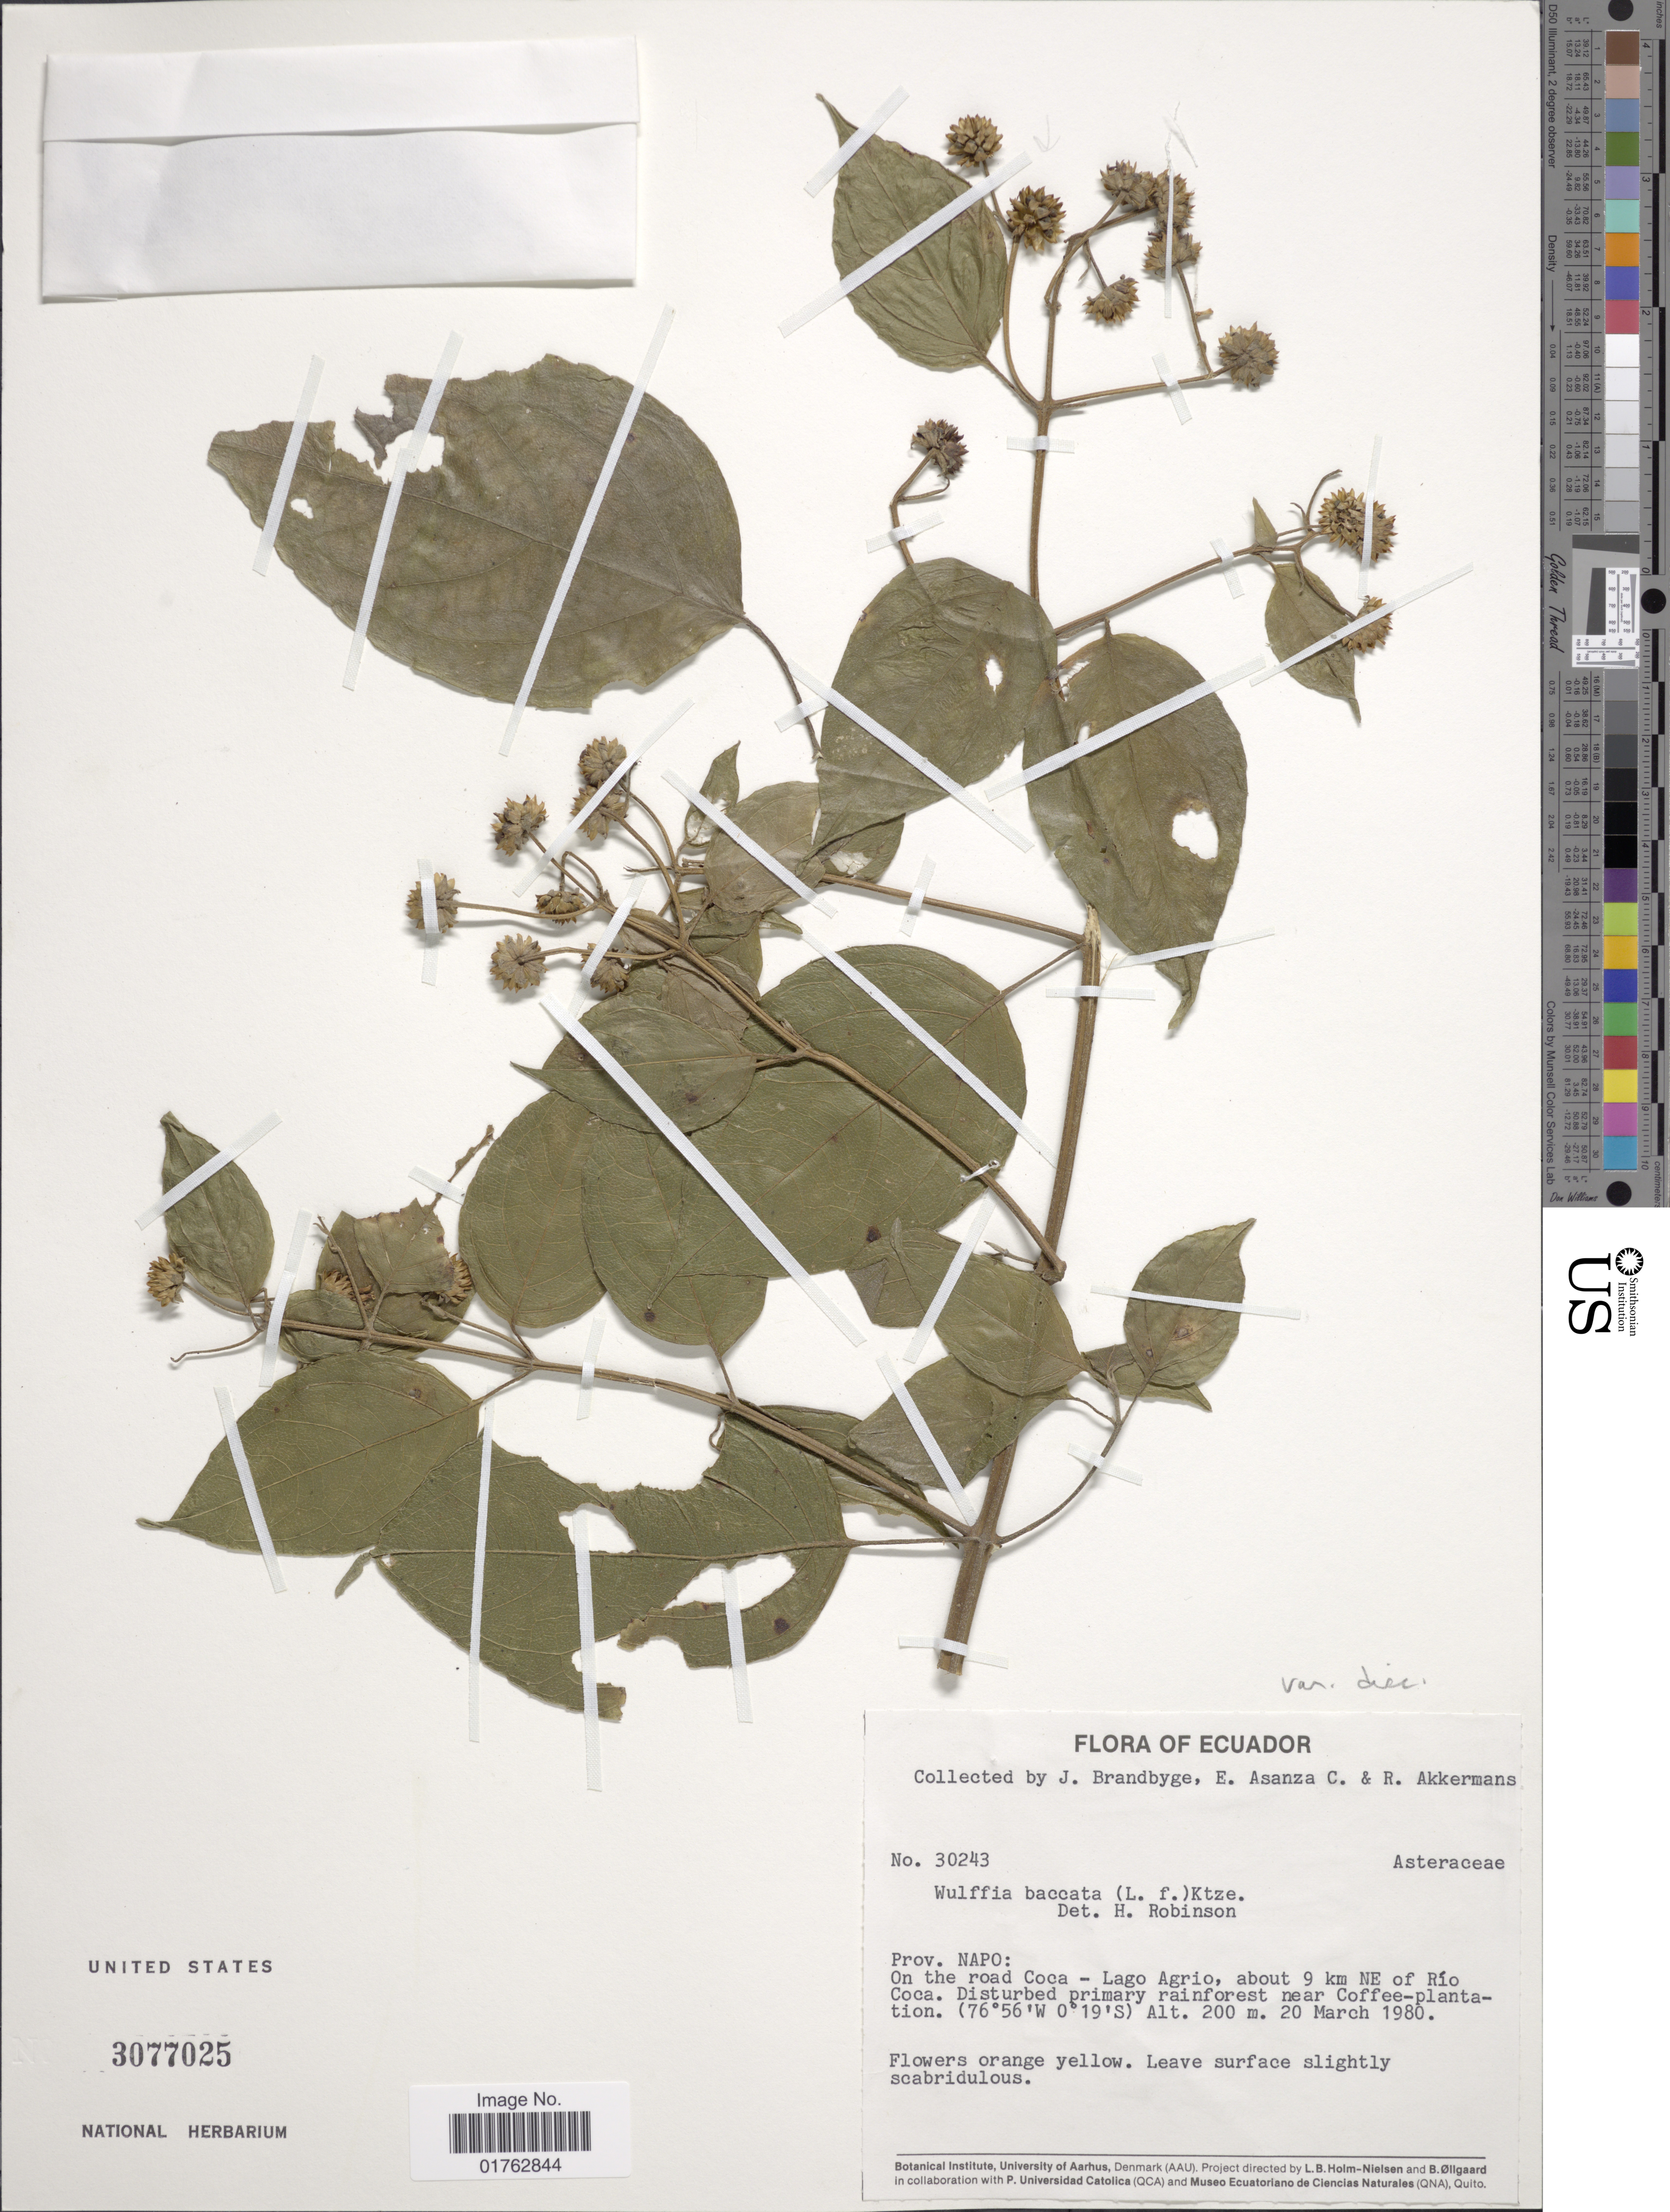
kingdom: Plantae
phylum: Tracheophyta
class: Magnoliopsida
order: Asterales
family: Asteraceae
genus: Wulffia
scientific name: Wulffia baccata var. discoidea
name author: S.F. Blake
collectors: J. Brandbyge, E. Asanza C. & R. W. A. P. Akkermans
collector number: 30243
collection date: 1980-03-20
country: Ecuador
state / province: Napo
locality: On the road Coca - Lago Agrio, about 9 km NE of Rio Coca, Disturbed primary rainforest near Coffee-plantation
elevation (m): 200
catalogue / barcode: US 3077025